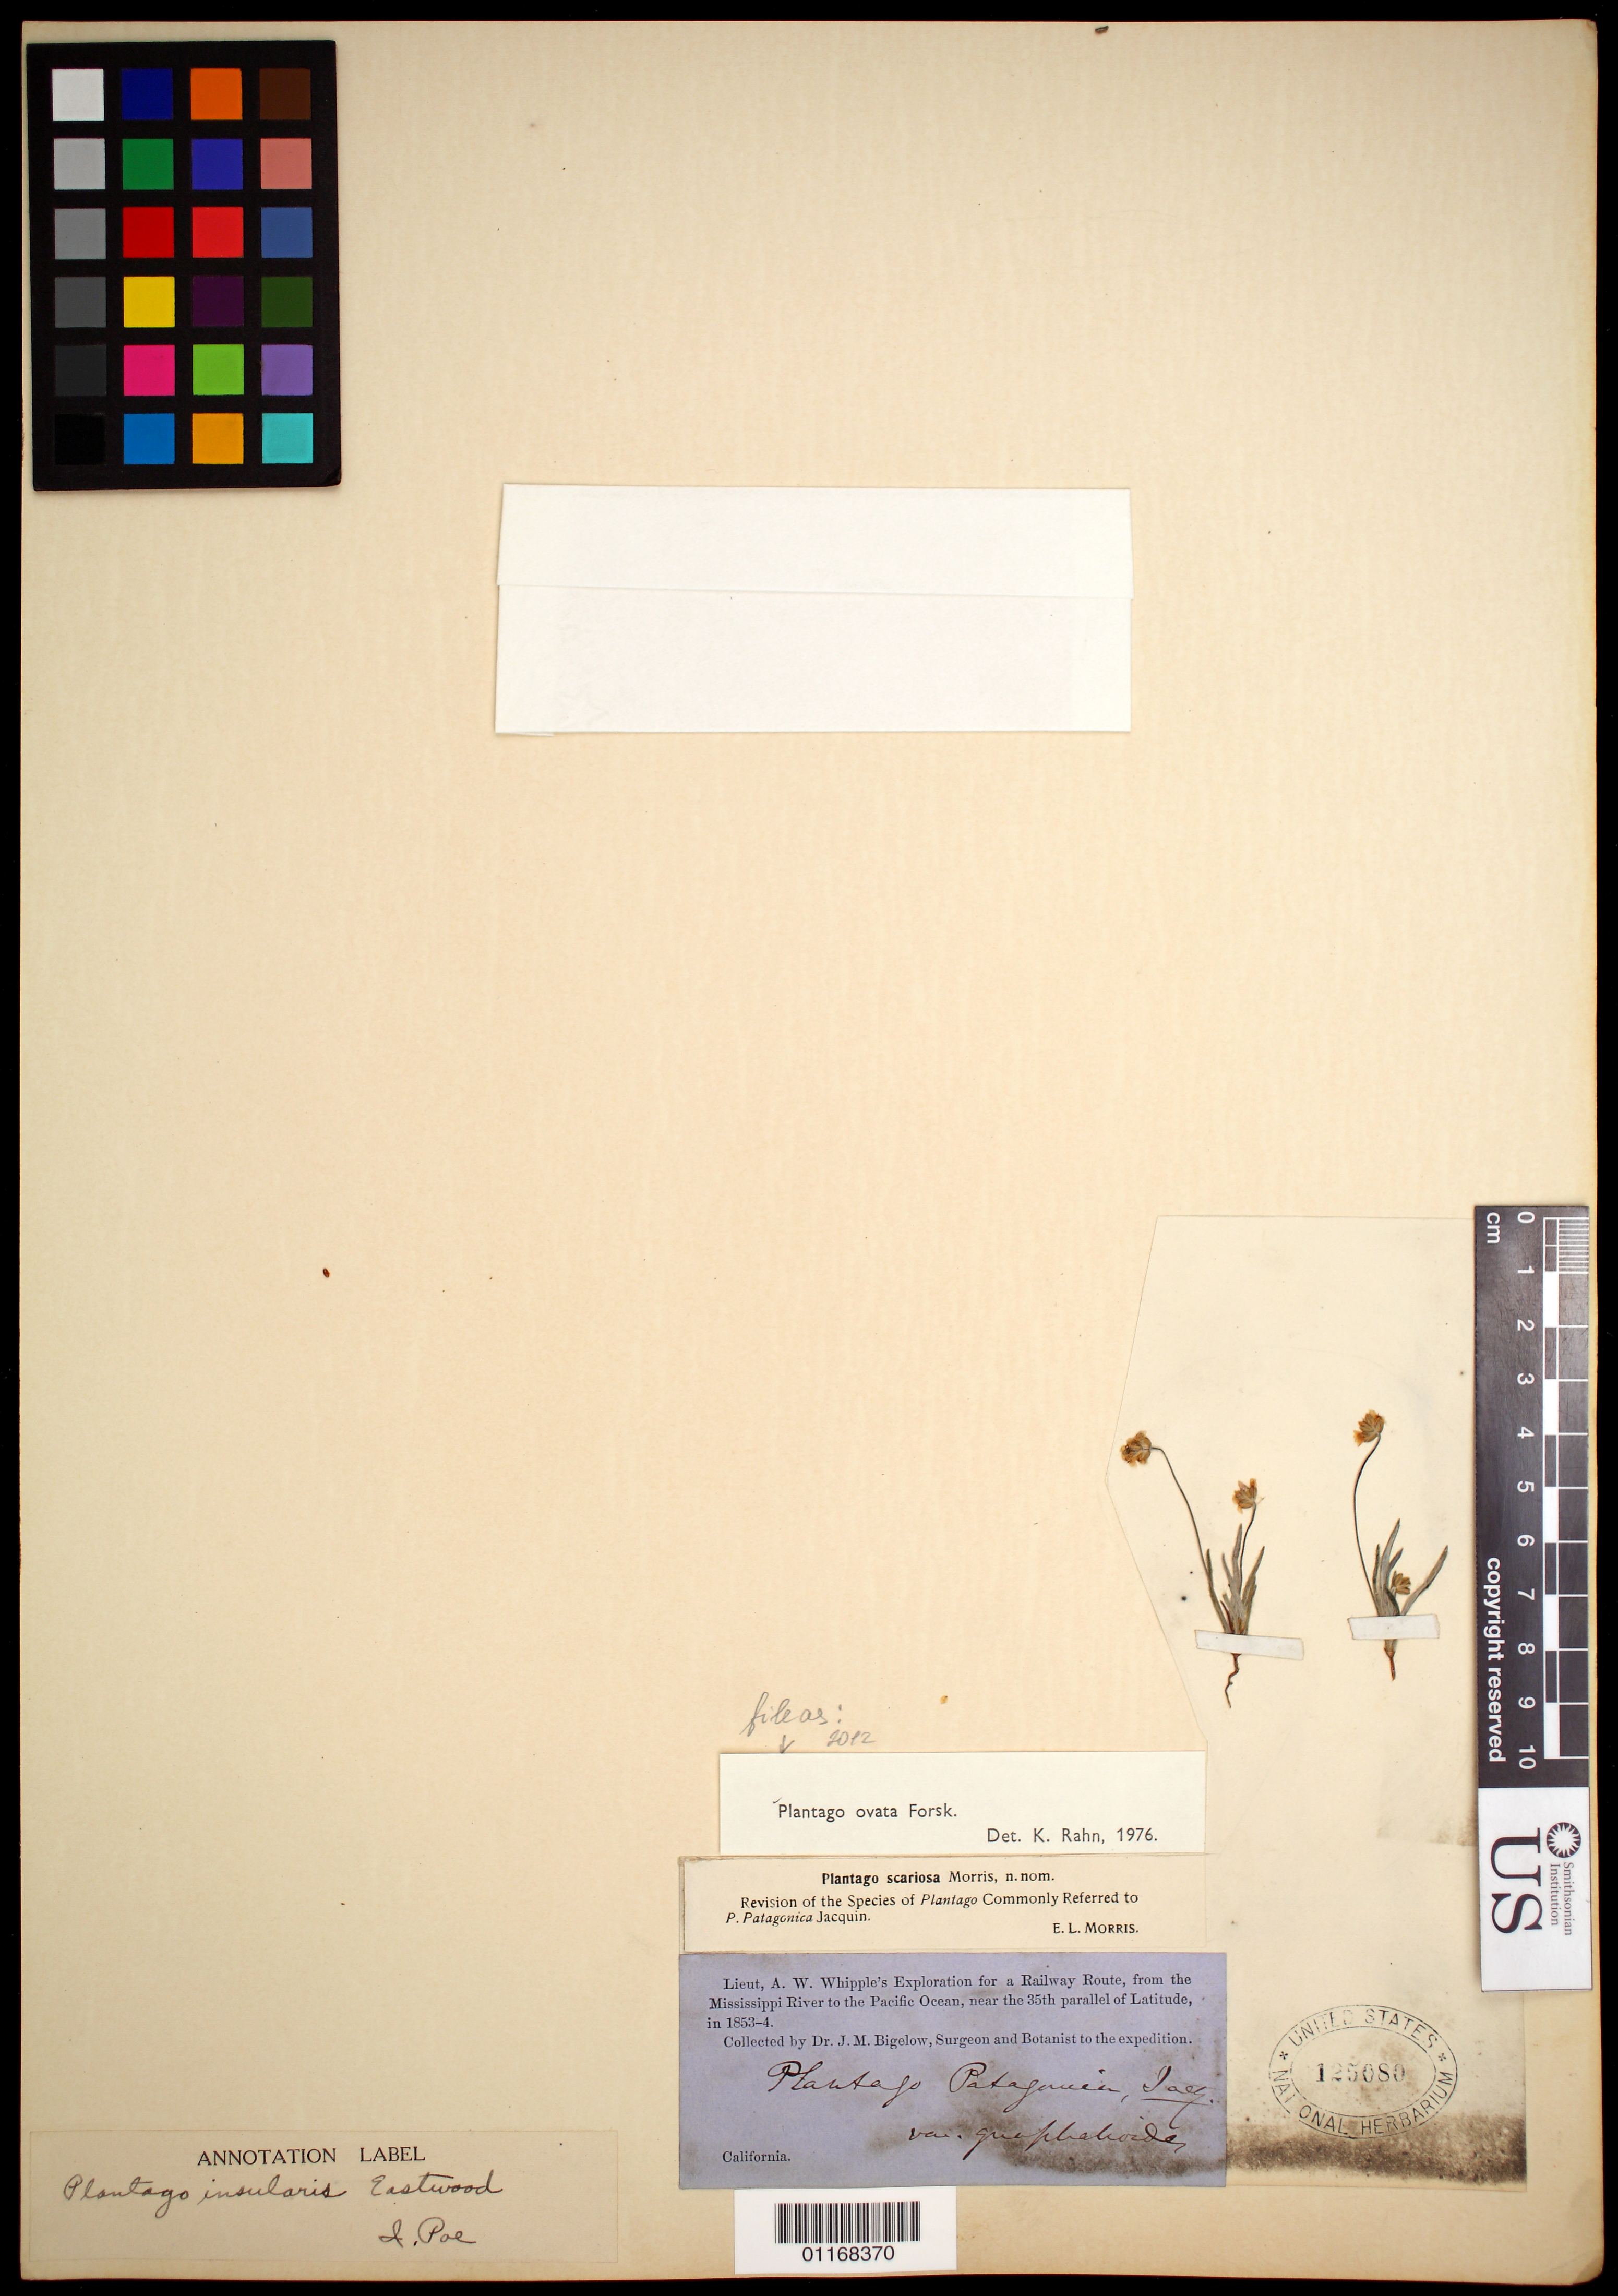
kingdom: Plantae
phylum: Tracheophyta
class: Magnoliopsida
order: Lamiales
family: Plantaginaceae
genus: Plantago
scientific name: Plantago ovata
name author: Forssk.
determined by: Rahn, Knud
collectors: J. M. Bigelow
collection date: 1853/1854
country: United States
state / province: California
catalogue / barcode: US 125080